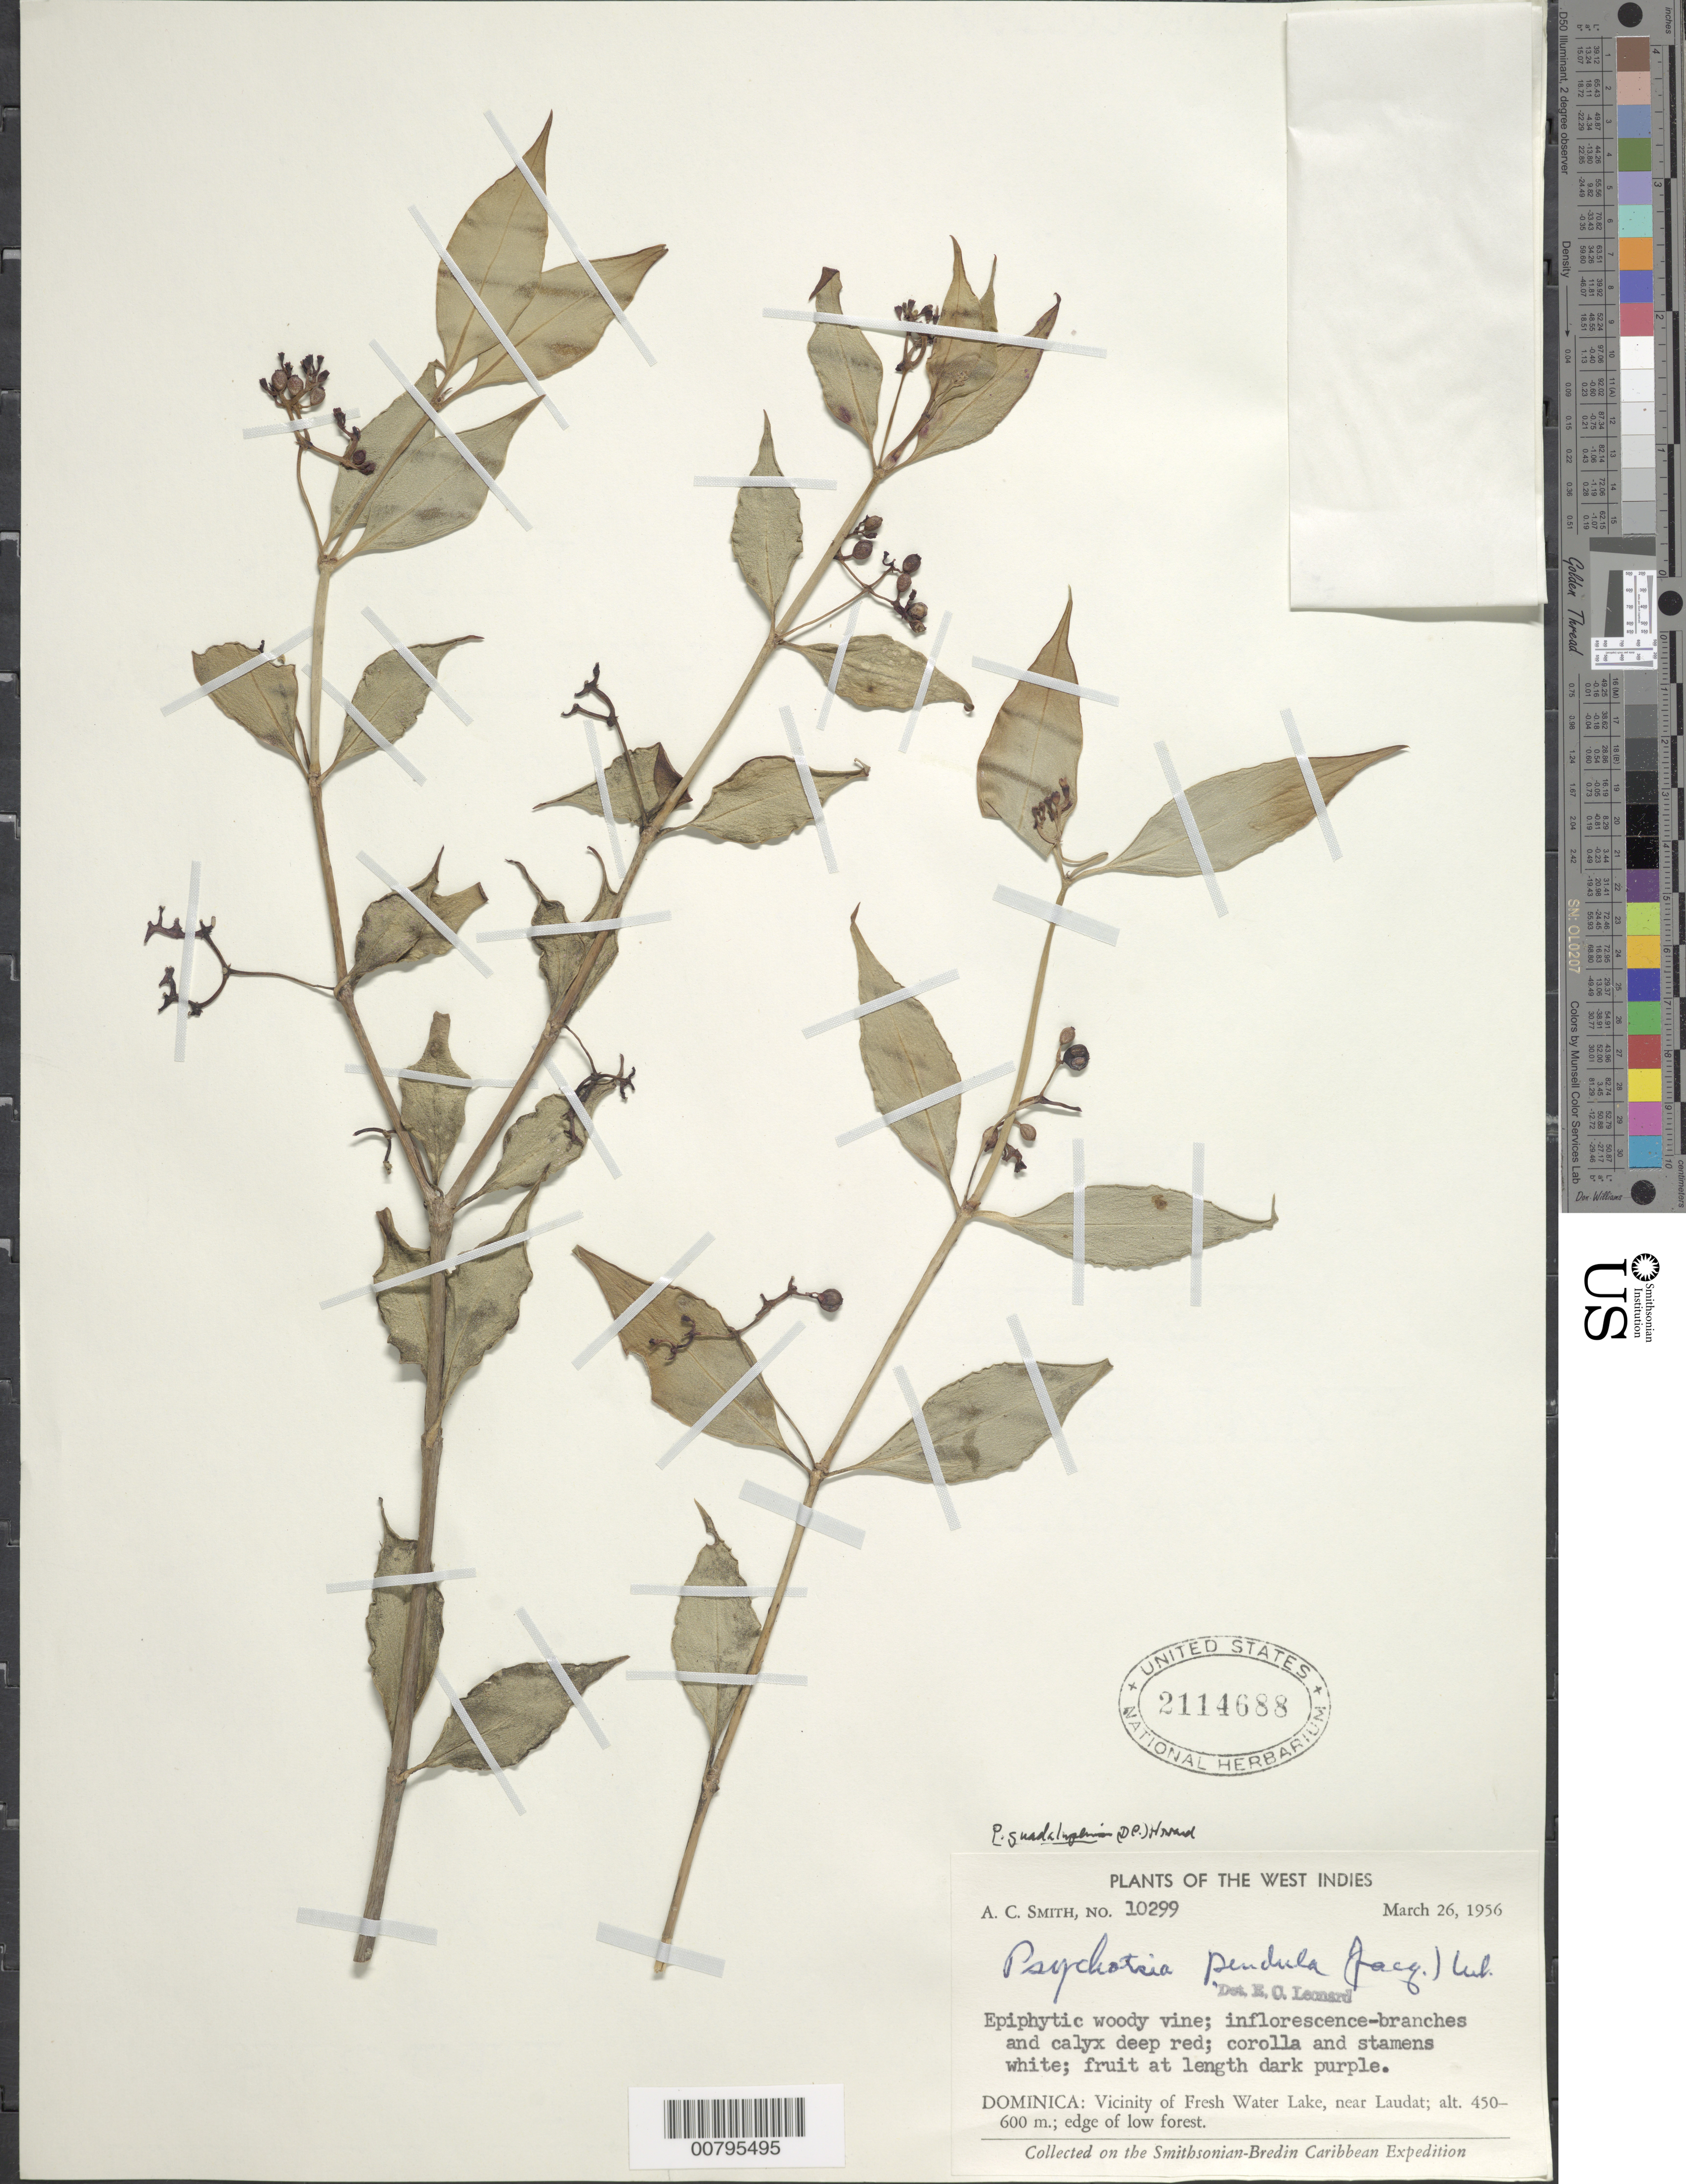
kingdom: Plantae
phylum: Tracheophyta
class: Magnoliopsida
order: Gentianales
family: Rubiaceae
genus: Notopleura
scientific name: Notopleura guadalupensis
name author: (DC.) C.M. Taylor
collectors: A. C. Smith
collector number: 10299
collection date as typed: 26 Mar 1956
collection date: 1956-03-26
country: Dominica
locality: Vicinity of Fresh Water Lake, near Laudat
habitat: Edge of low forest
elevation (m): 450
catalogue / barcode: US 2114688